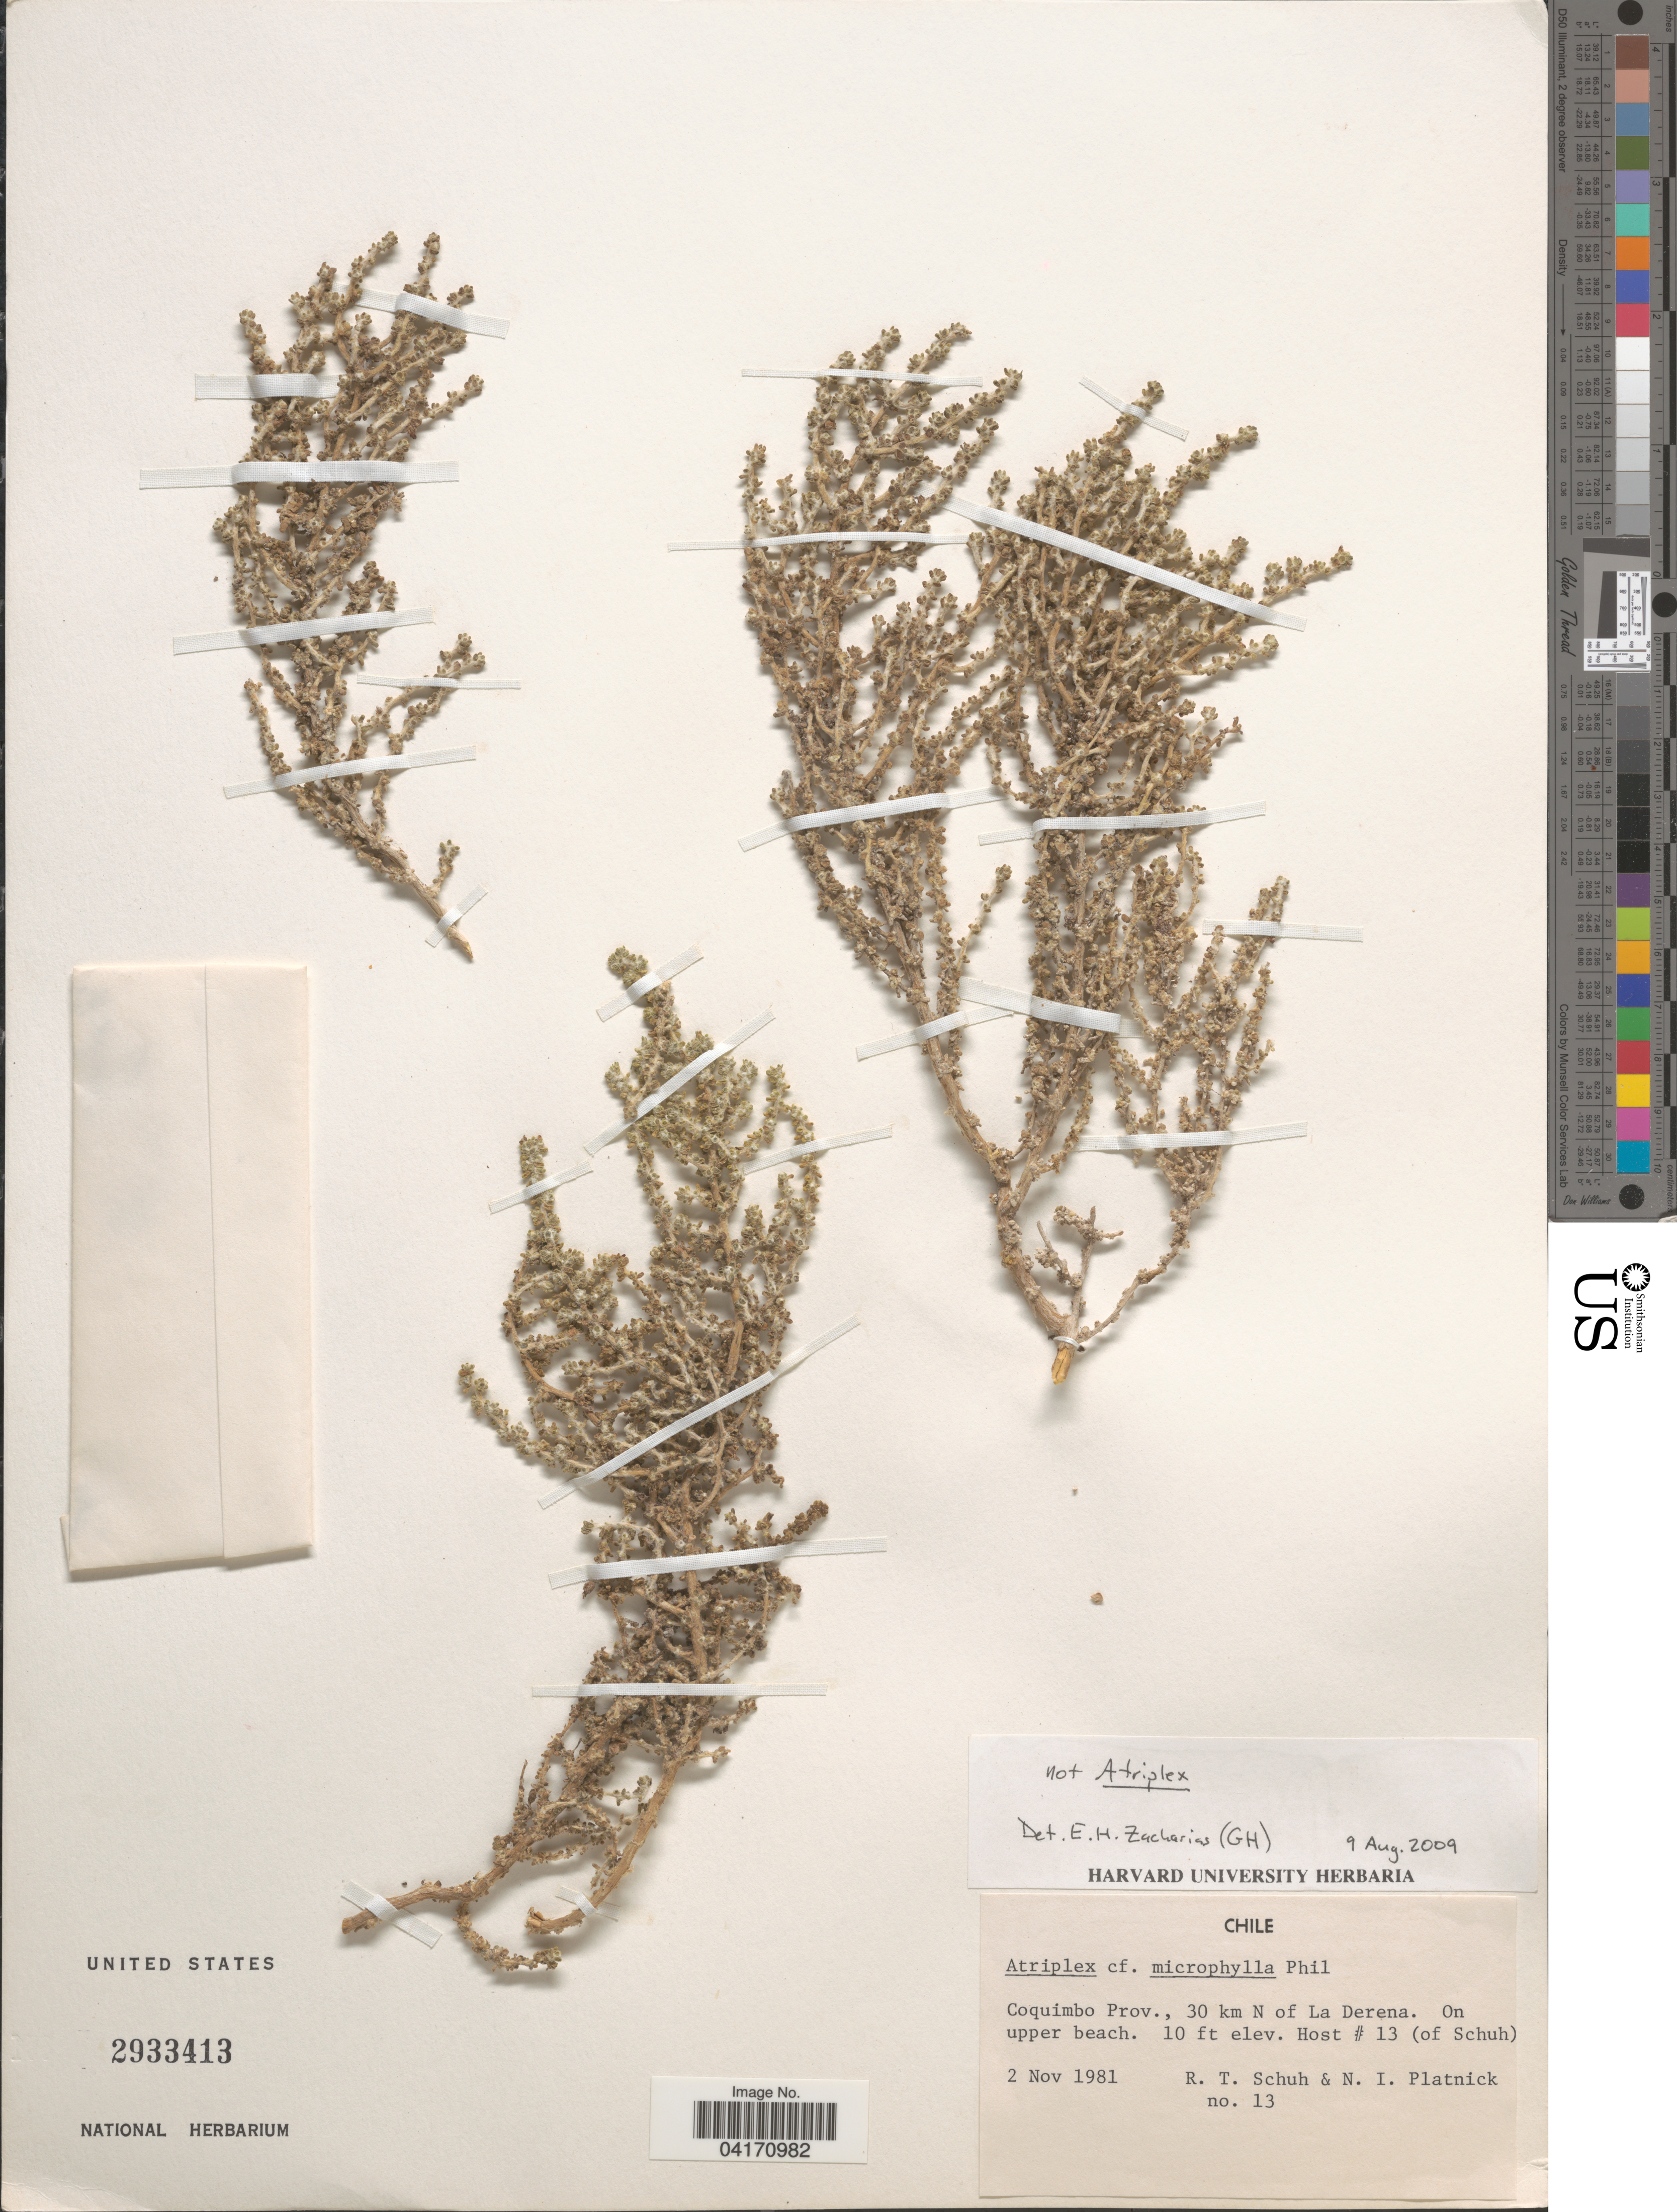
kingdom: Plantae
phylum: Tracheophyta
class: Magnoliopsida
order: Solanales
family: Solanaceae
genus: Nolana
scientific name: Nolana sedifolia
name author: Poepp.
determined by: Strong, Mark T., (BOT), Smithsonian Institution - National Museum of Natural History (UNITED STATES)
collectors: R. Schuh & N. Platnick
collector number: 13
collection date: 1981-11-02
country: Chile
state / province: Coquimbo (IV)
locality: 30 km N of La Derena.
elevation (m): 3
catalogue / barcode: US 2933413